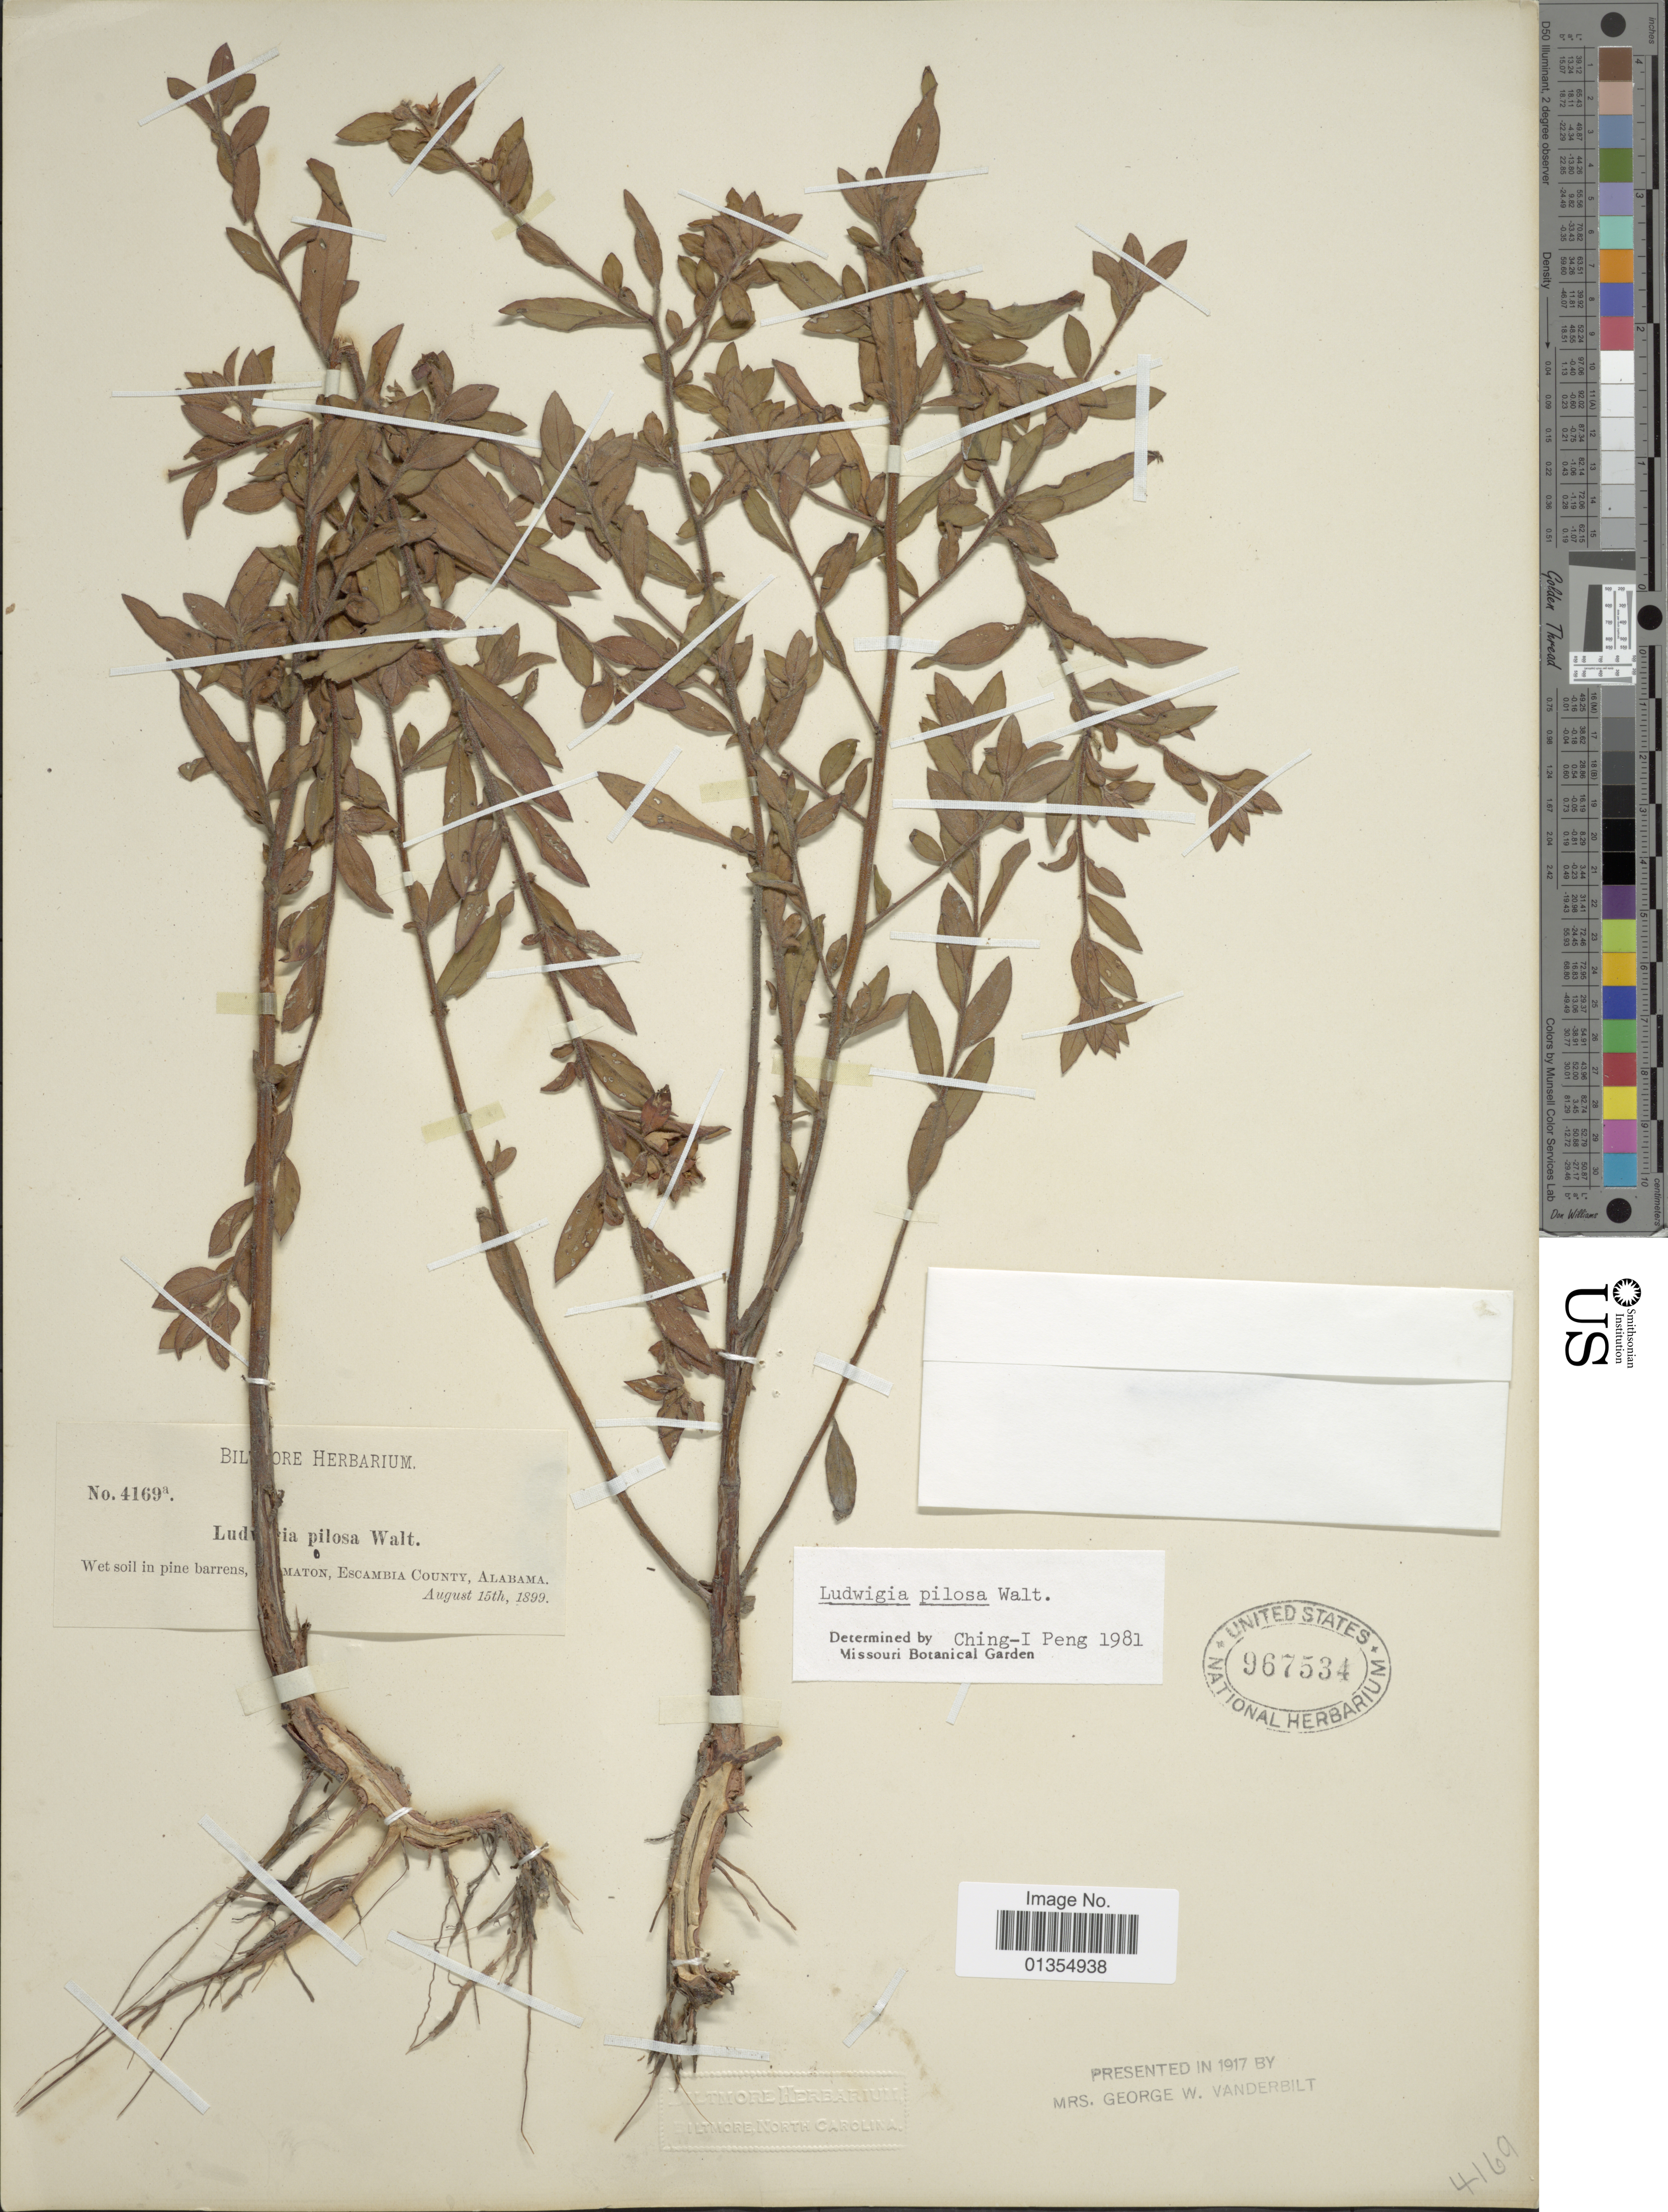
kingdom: Plantae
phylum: Tracheophyta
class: Magnoliopsida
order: Myrtales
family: Onagraceae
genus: Ludwigia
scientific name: Ludwigia pilosa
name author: Walter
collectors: ex herb. Biltmore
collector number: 4169a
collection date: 1899-08-15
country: United States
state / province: Alabama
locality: Maton, Escambia County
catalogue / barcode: US 967534